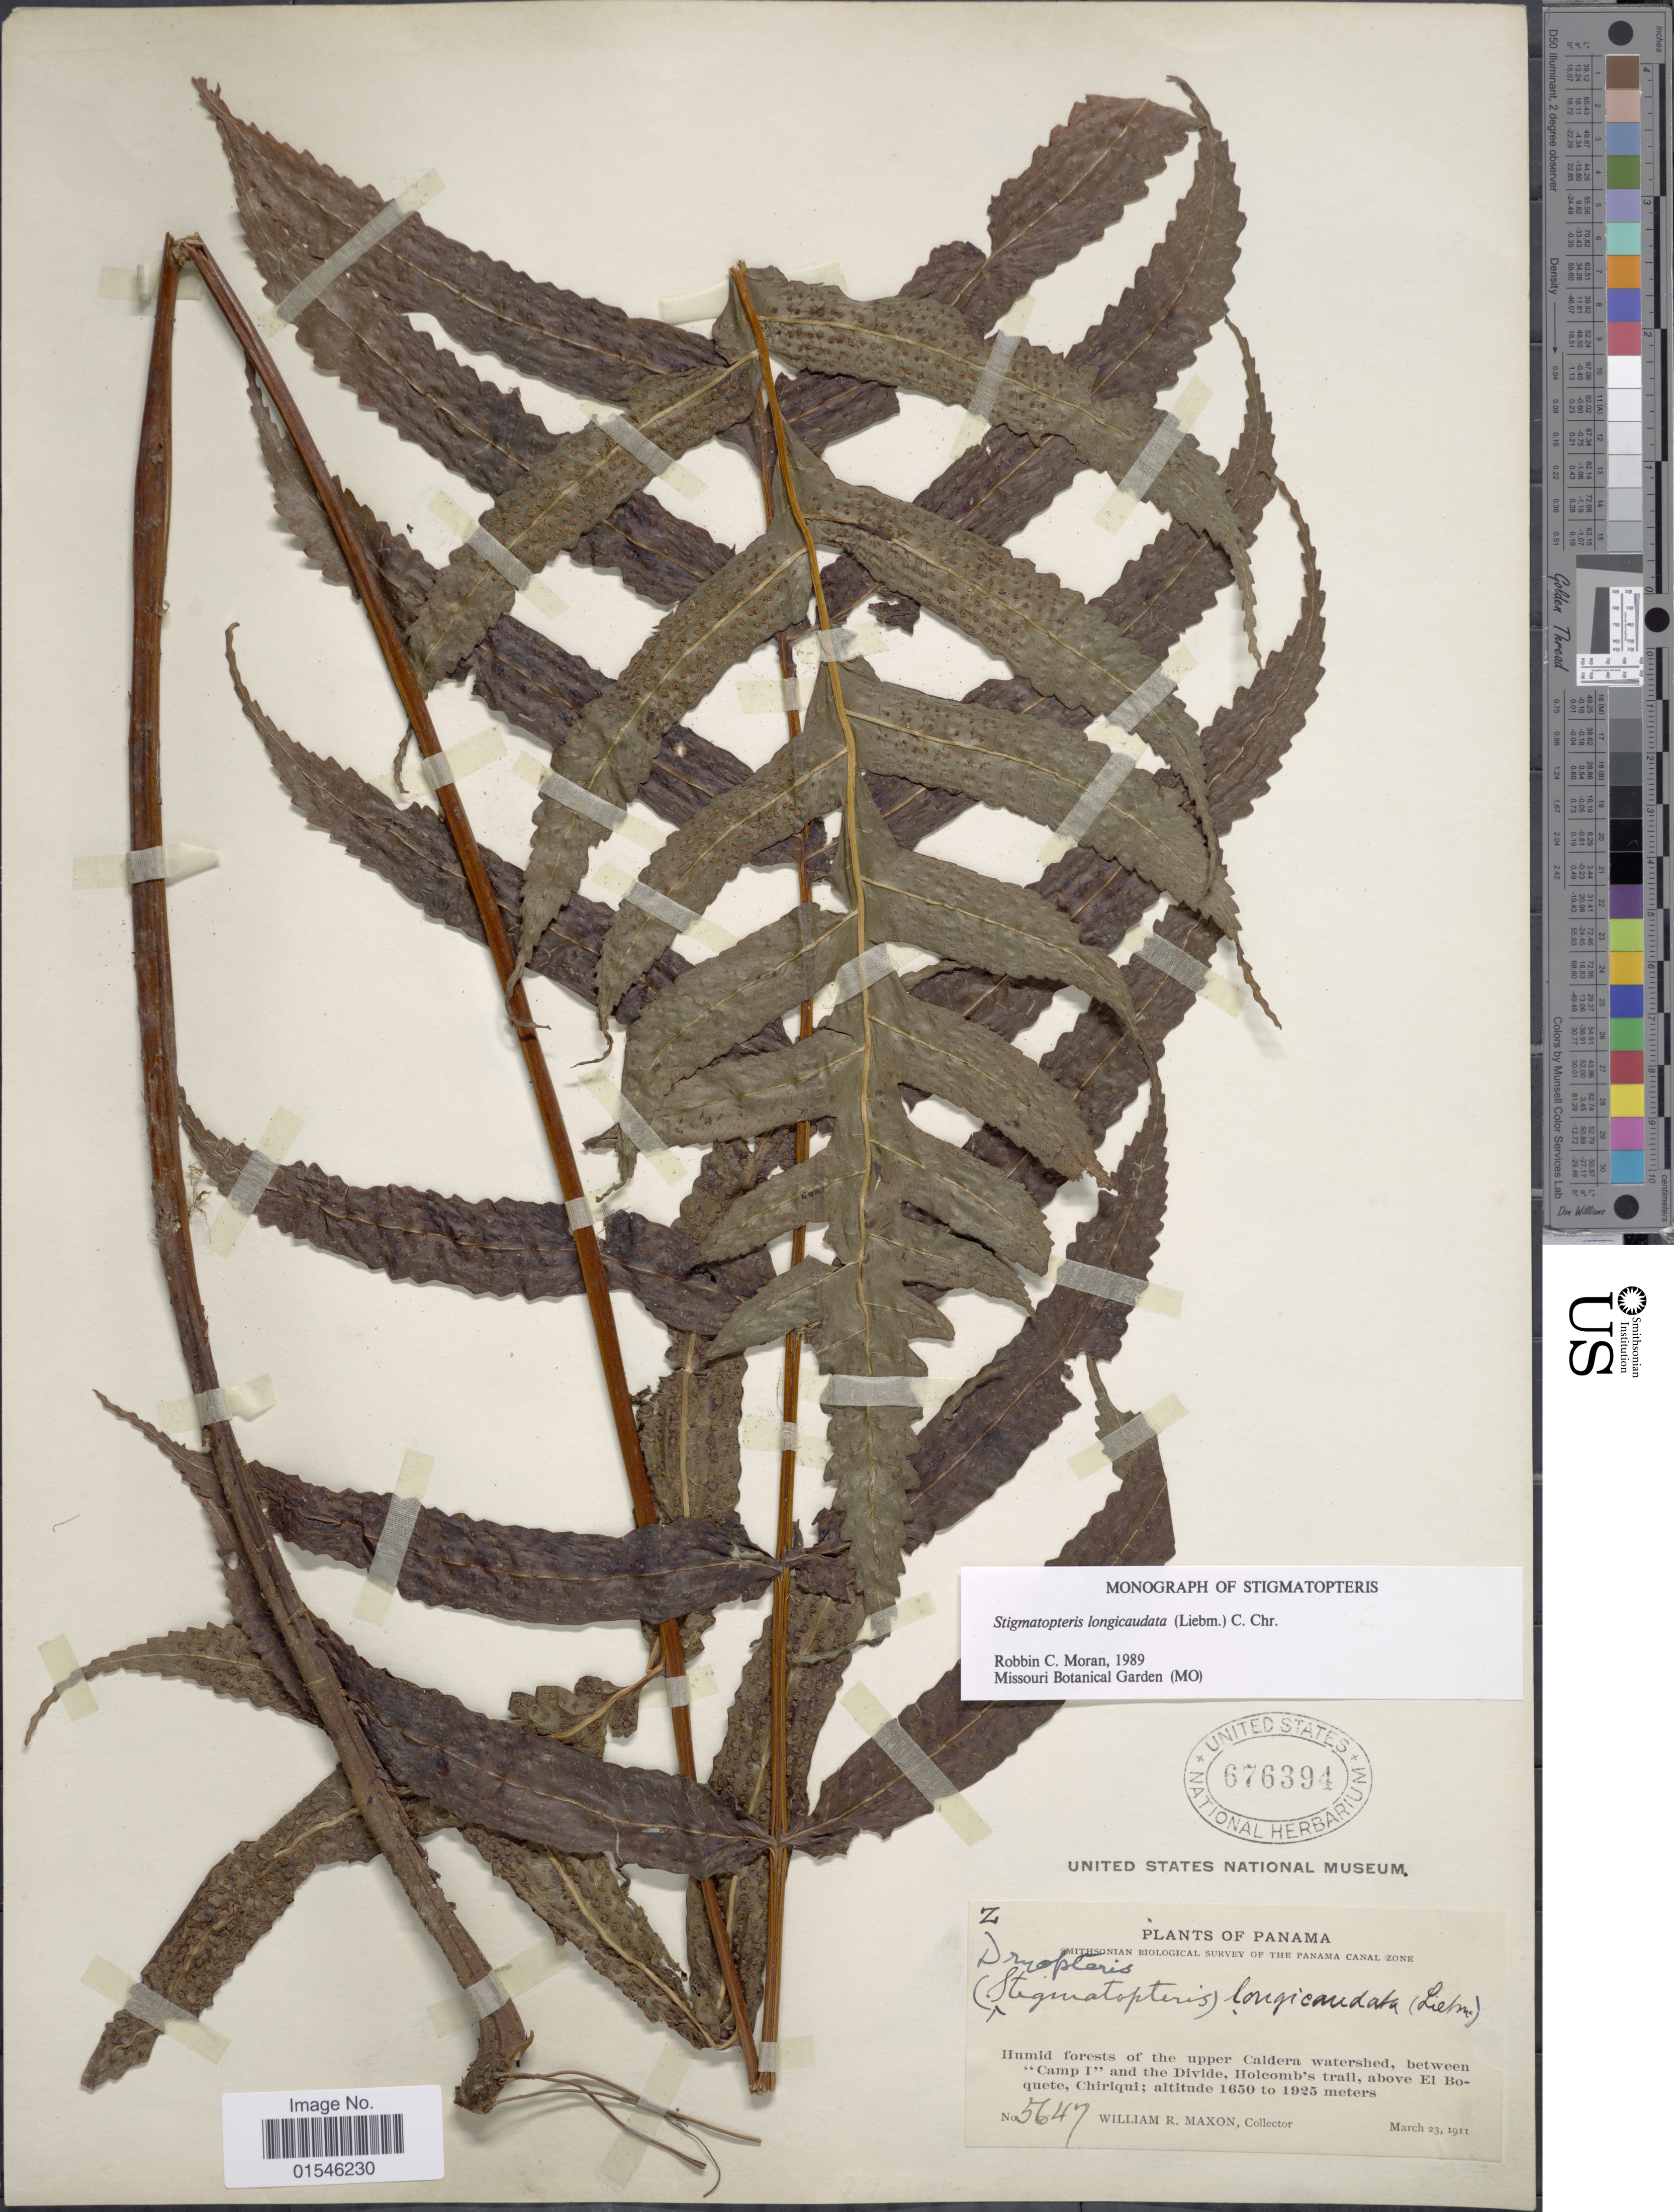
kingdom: Plantae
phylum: Tracheophyta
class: Polypodiopsida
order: Polypodiales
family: Dryopteridaceae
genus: Stigmatopteris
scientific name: Stigmatopteris longicaudata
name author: (Leibm.) C. Chr.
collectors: W. R. Maxon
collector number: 5647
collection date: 1911-03-23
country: Panama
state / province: Chiriqui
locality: Humid forests of the upper Caldera watershed, between 'Camp I' and the Divide, Holcom's trail, above El Boquete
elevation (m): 1650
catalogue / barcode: US 676394